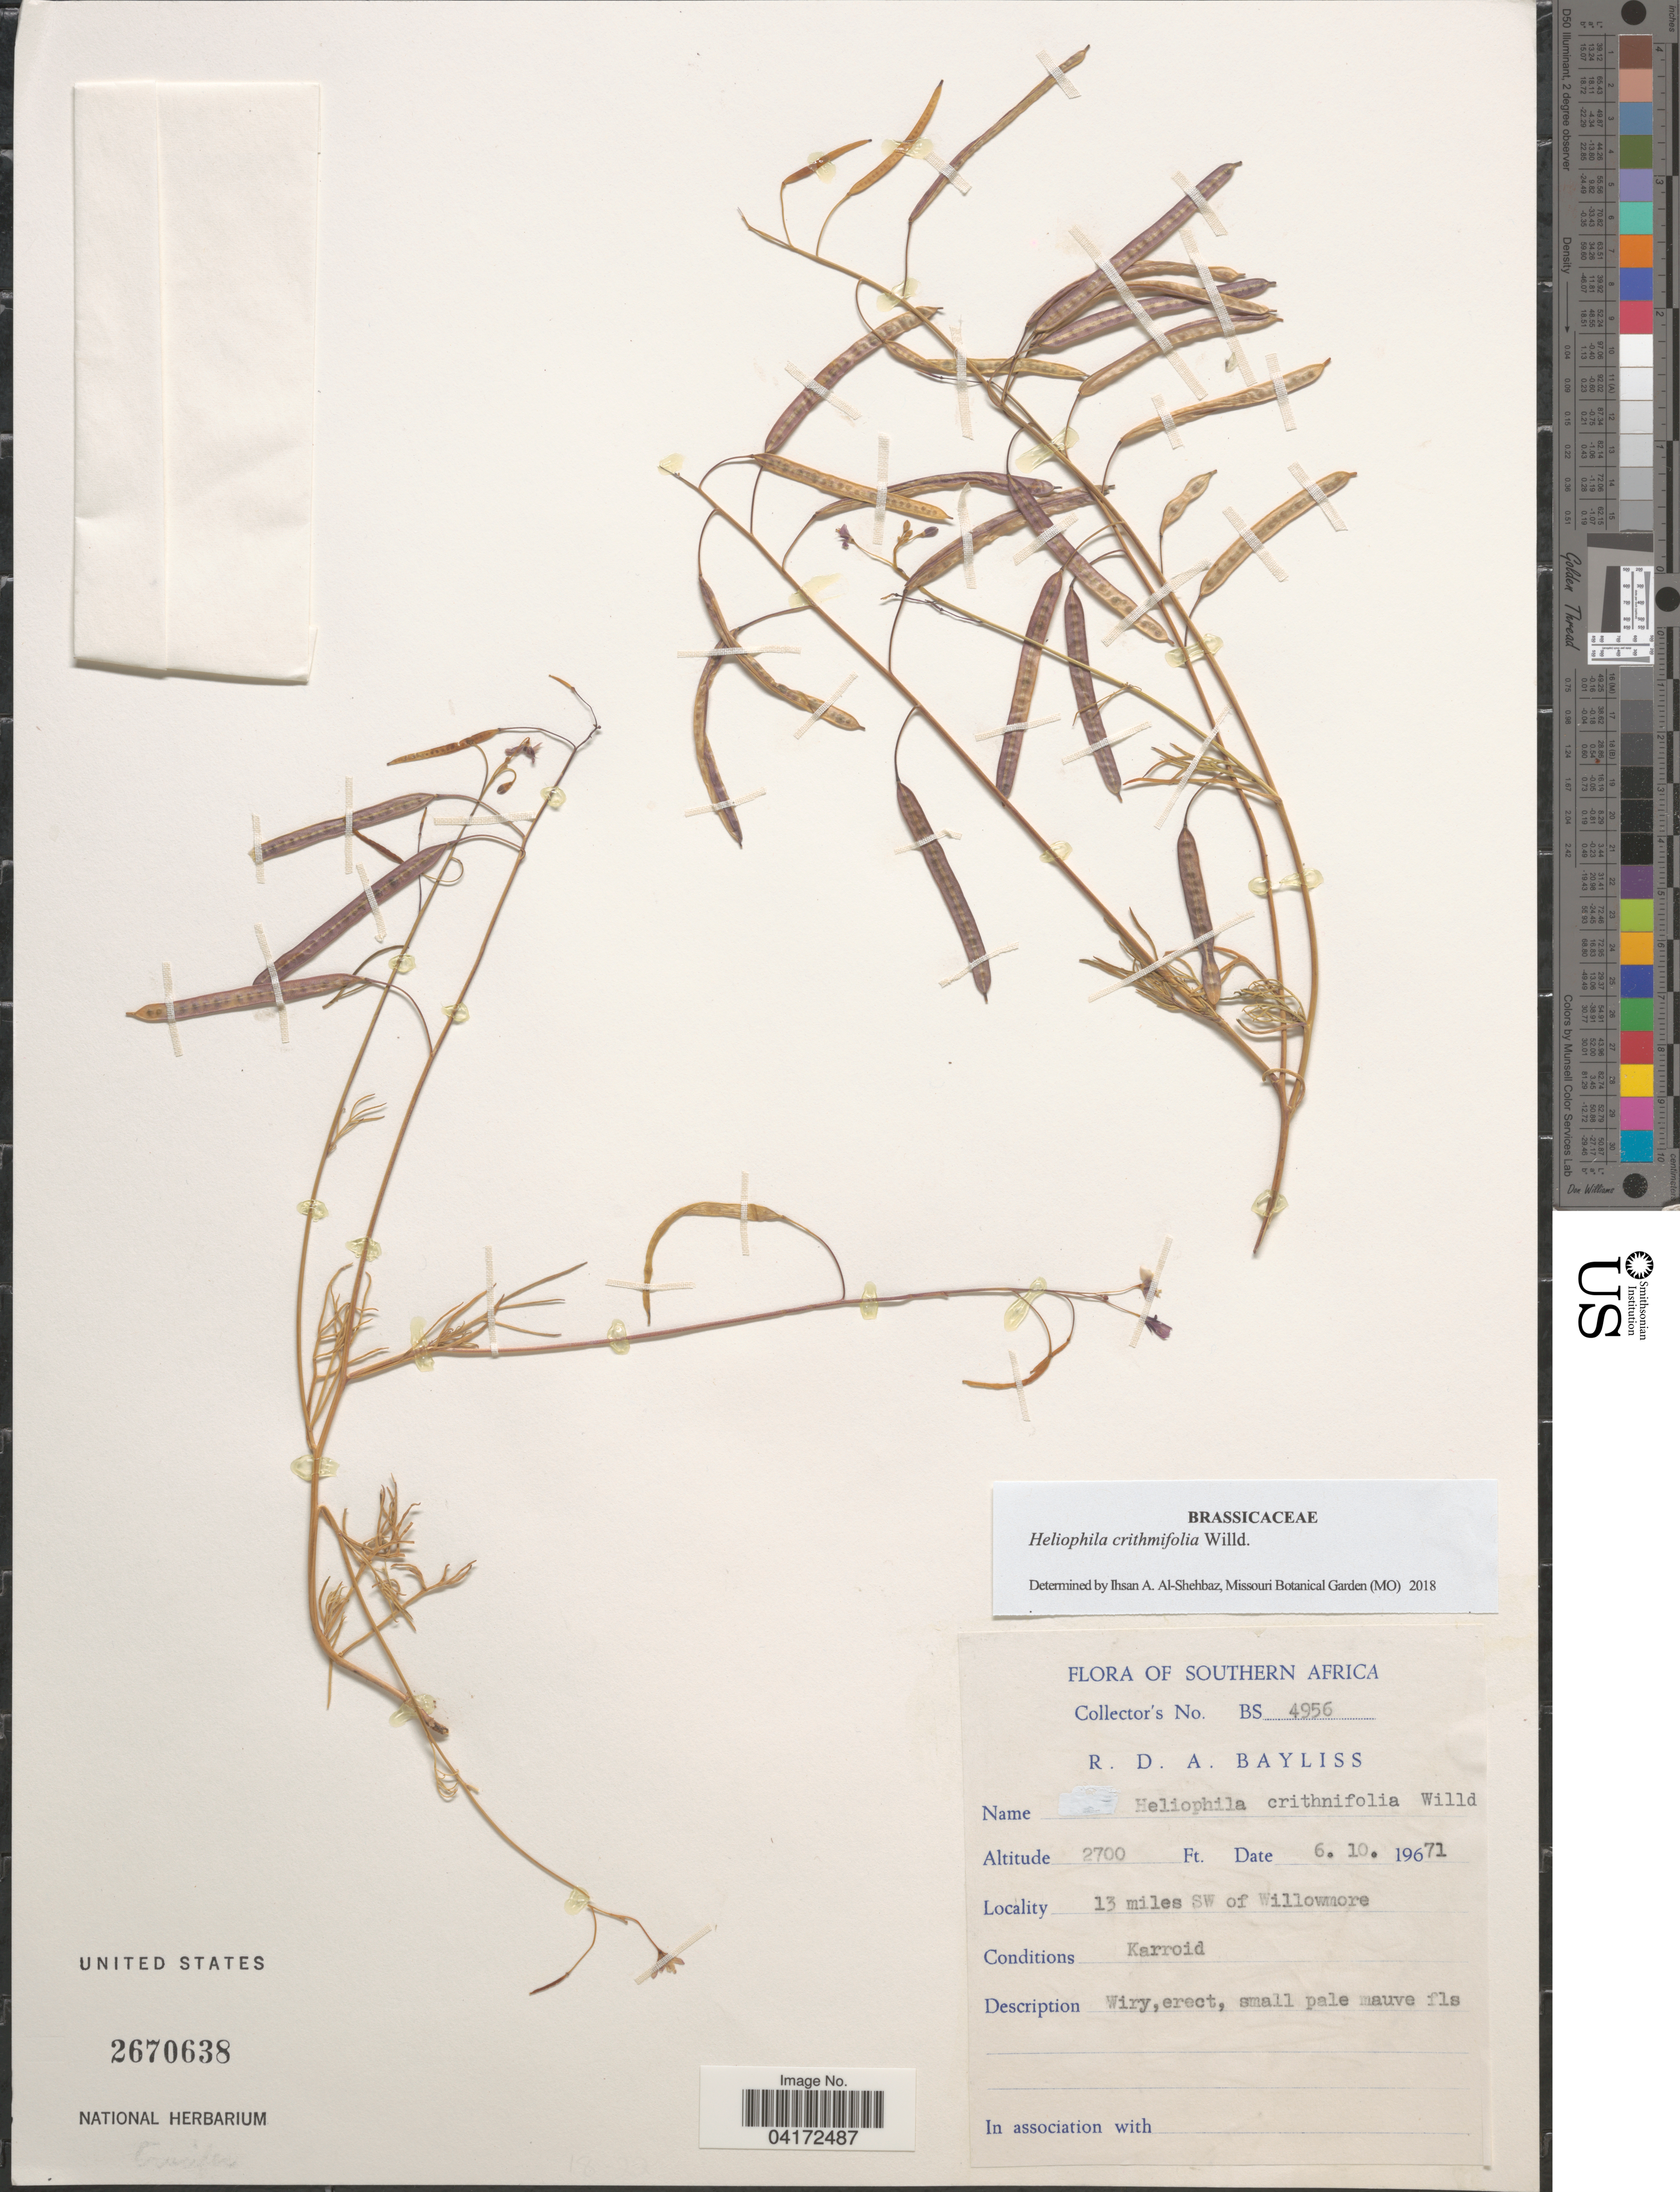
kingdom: Plantae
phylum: Tracheophyta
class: Magnoliopsida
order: Brassicales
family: Brassicaceae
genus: Heliophila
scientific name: Heliophila crithmifolia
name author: Willd.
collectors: R. Bayliss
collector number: BS4956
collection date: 1971-10-06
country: South Africa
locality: Southern Africa. 13 miles SW of Willowmore.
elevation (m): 823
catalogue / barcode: US 2670638